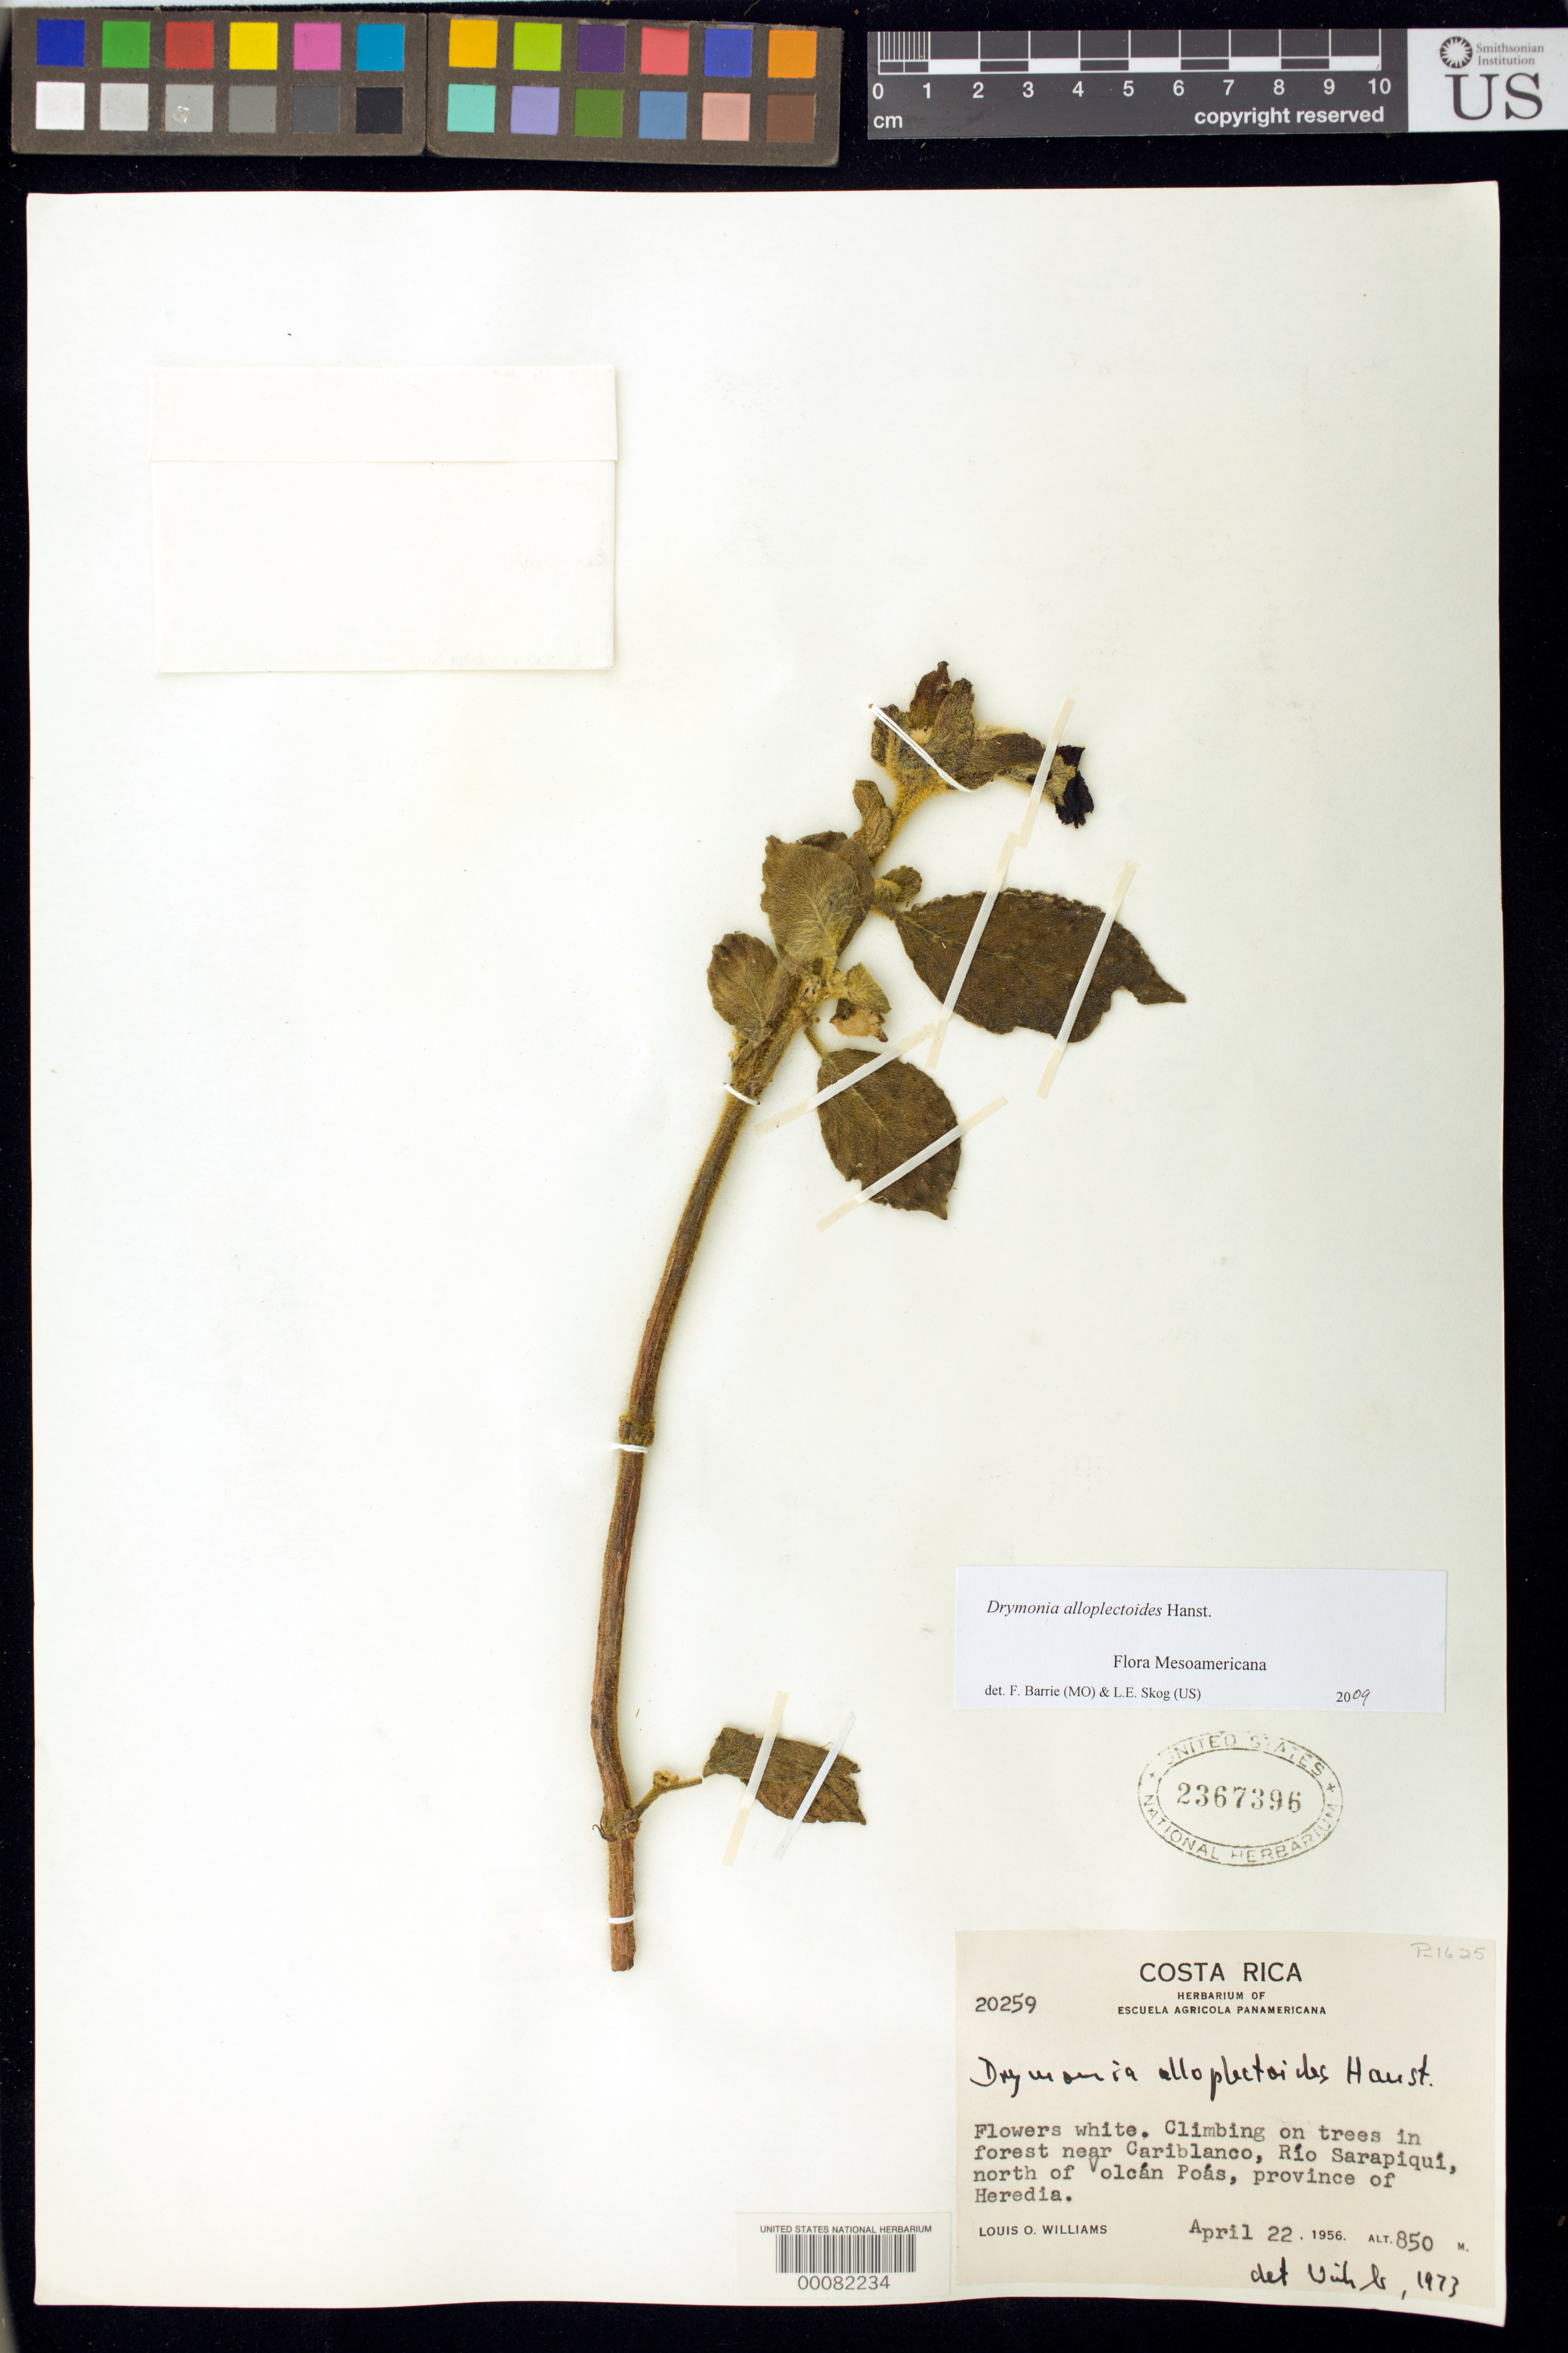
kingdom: Plantae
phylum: Tracheophyta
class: Magnoliopsida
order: Lamiales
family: Gesneriaceae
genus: Drymonia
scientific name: Drymonia alloplectoides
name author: Hanst.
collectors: L. O. Williams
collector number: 20259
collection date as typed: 22 Apr 1956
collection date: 1956-04-22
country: Costa Rica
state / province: Heredia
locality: Near Cariblanco, Rio Sarapiqui, N of Volcan Poas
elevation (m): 850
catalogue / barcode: US 2367396